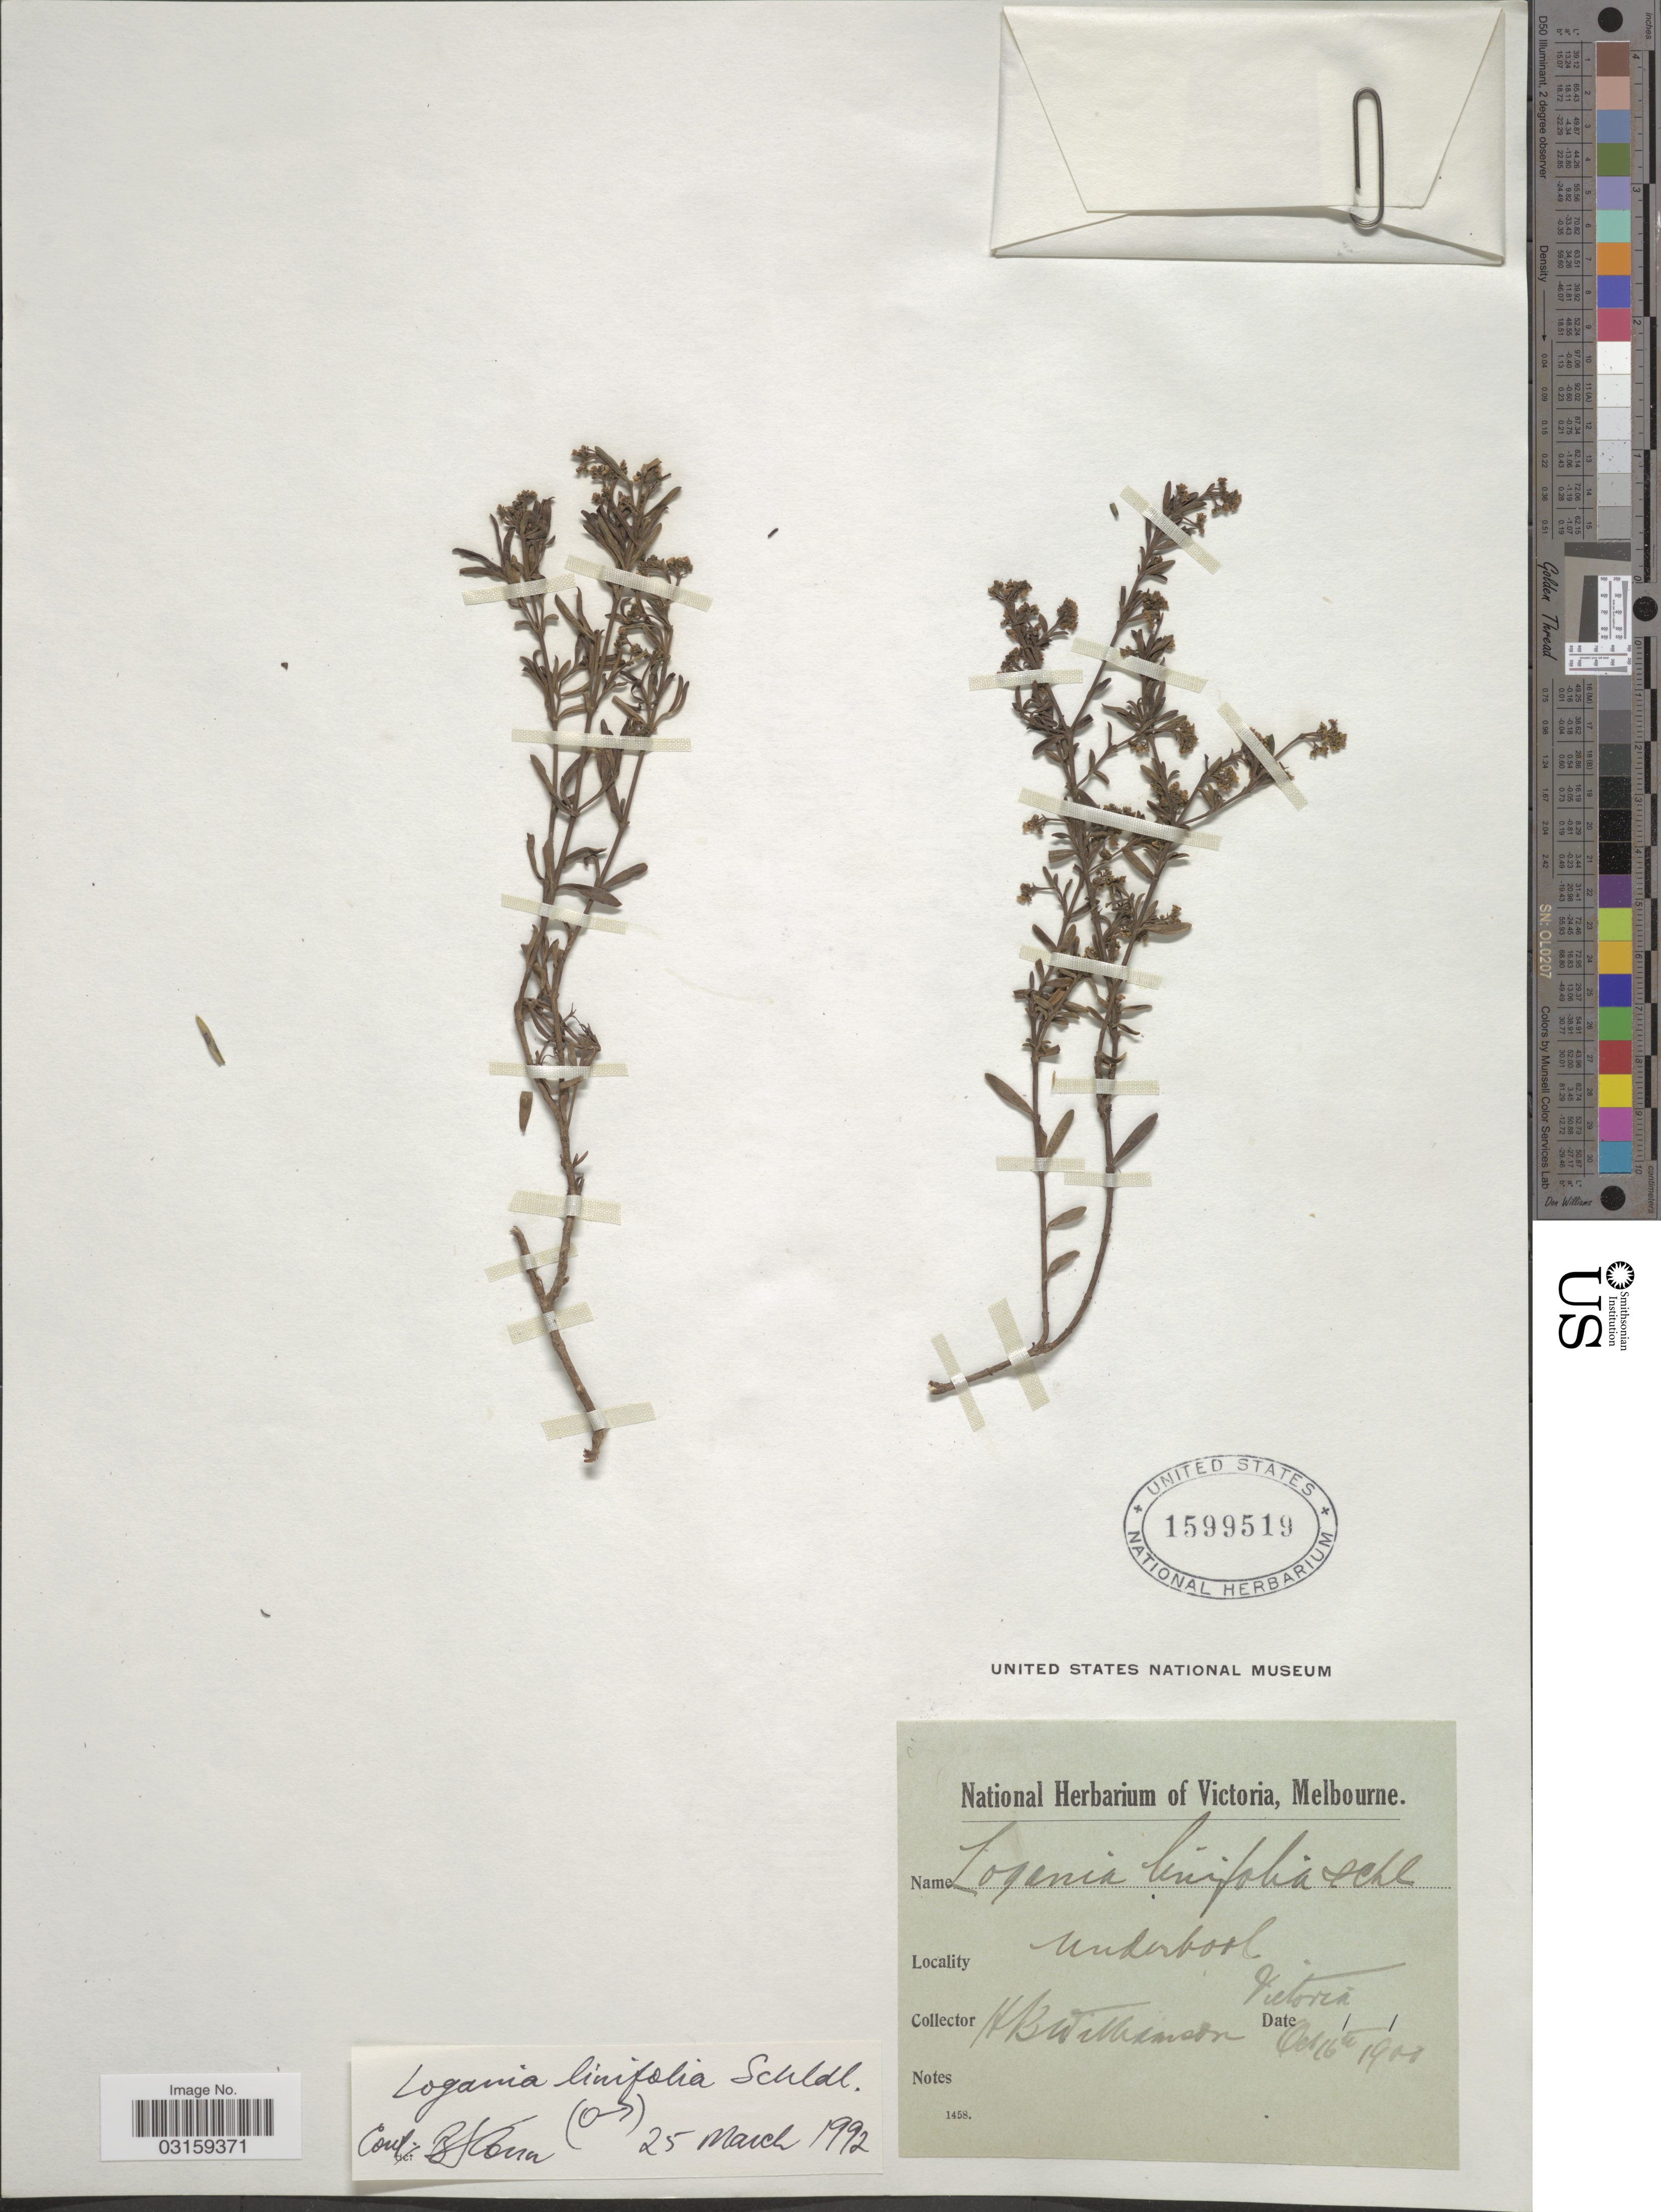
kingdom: Plantae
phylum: Tracheophyta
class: Magnoliopsida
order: Gentianales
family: Loganiaceae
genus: Logania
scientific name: Logania linifolia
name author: Schltdl.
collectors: H. Williamson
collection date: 1900-10-16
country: Australia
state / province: Victoria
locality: Underbool. Victoria.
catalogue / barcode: US 1599519